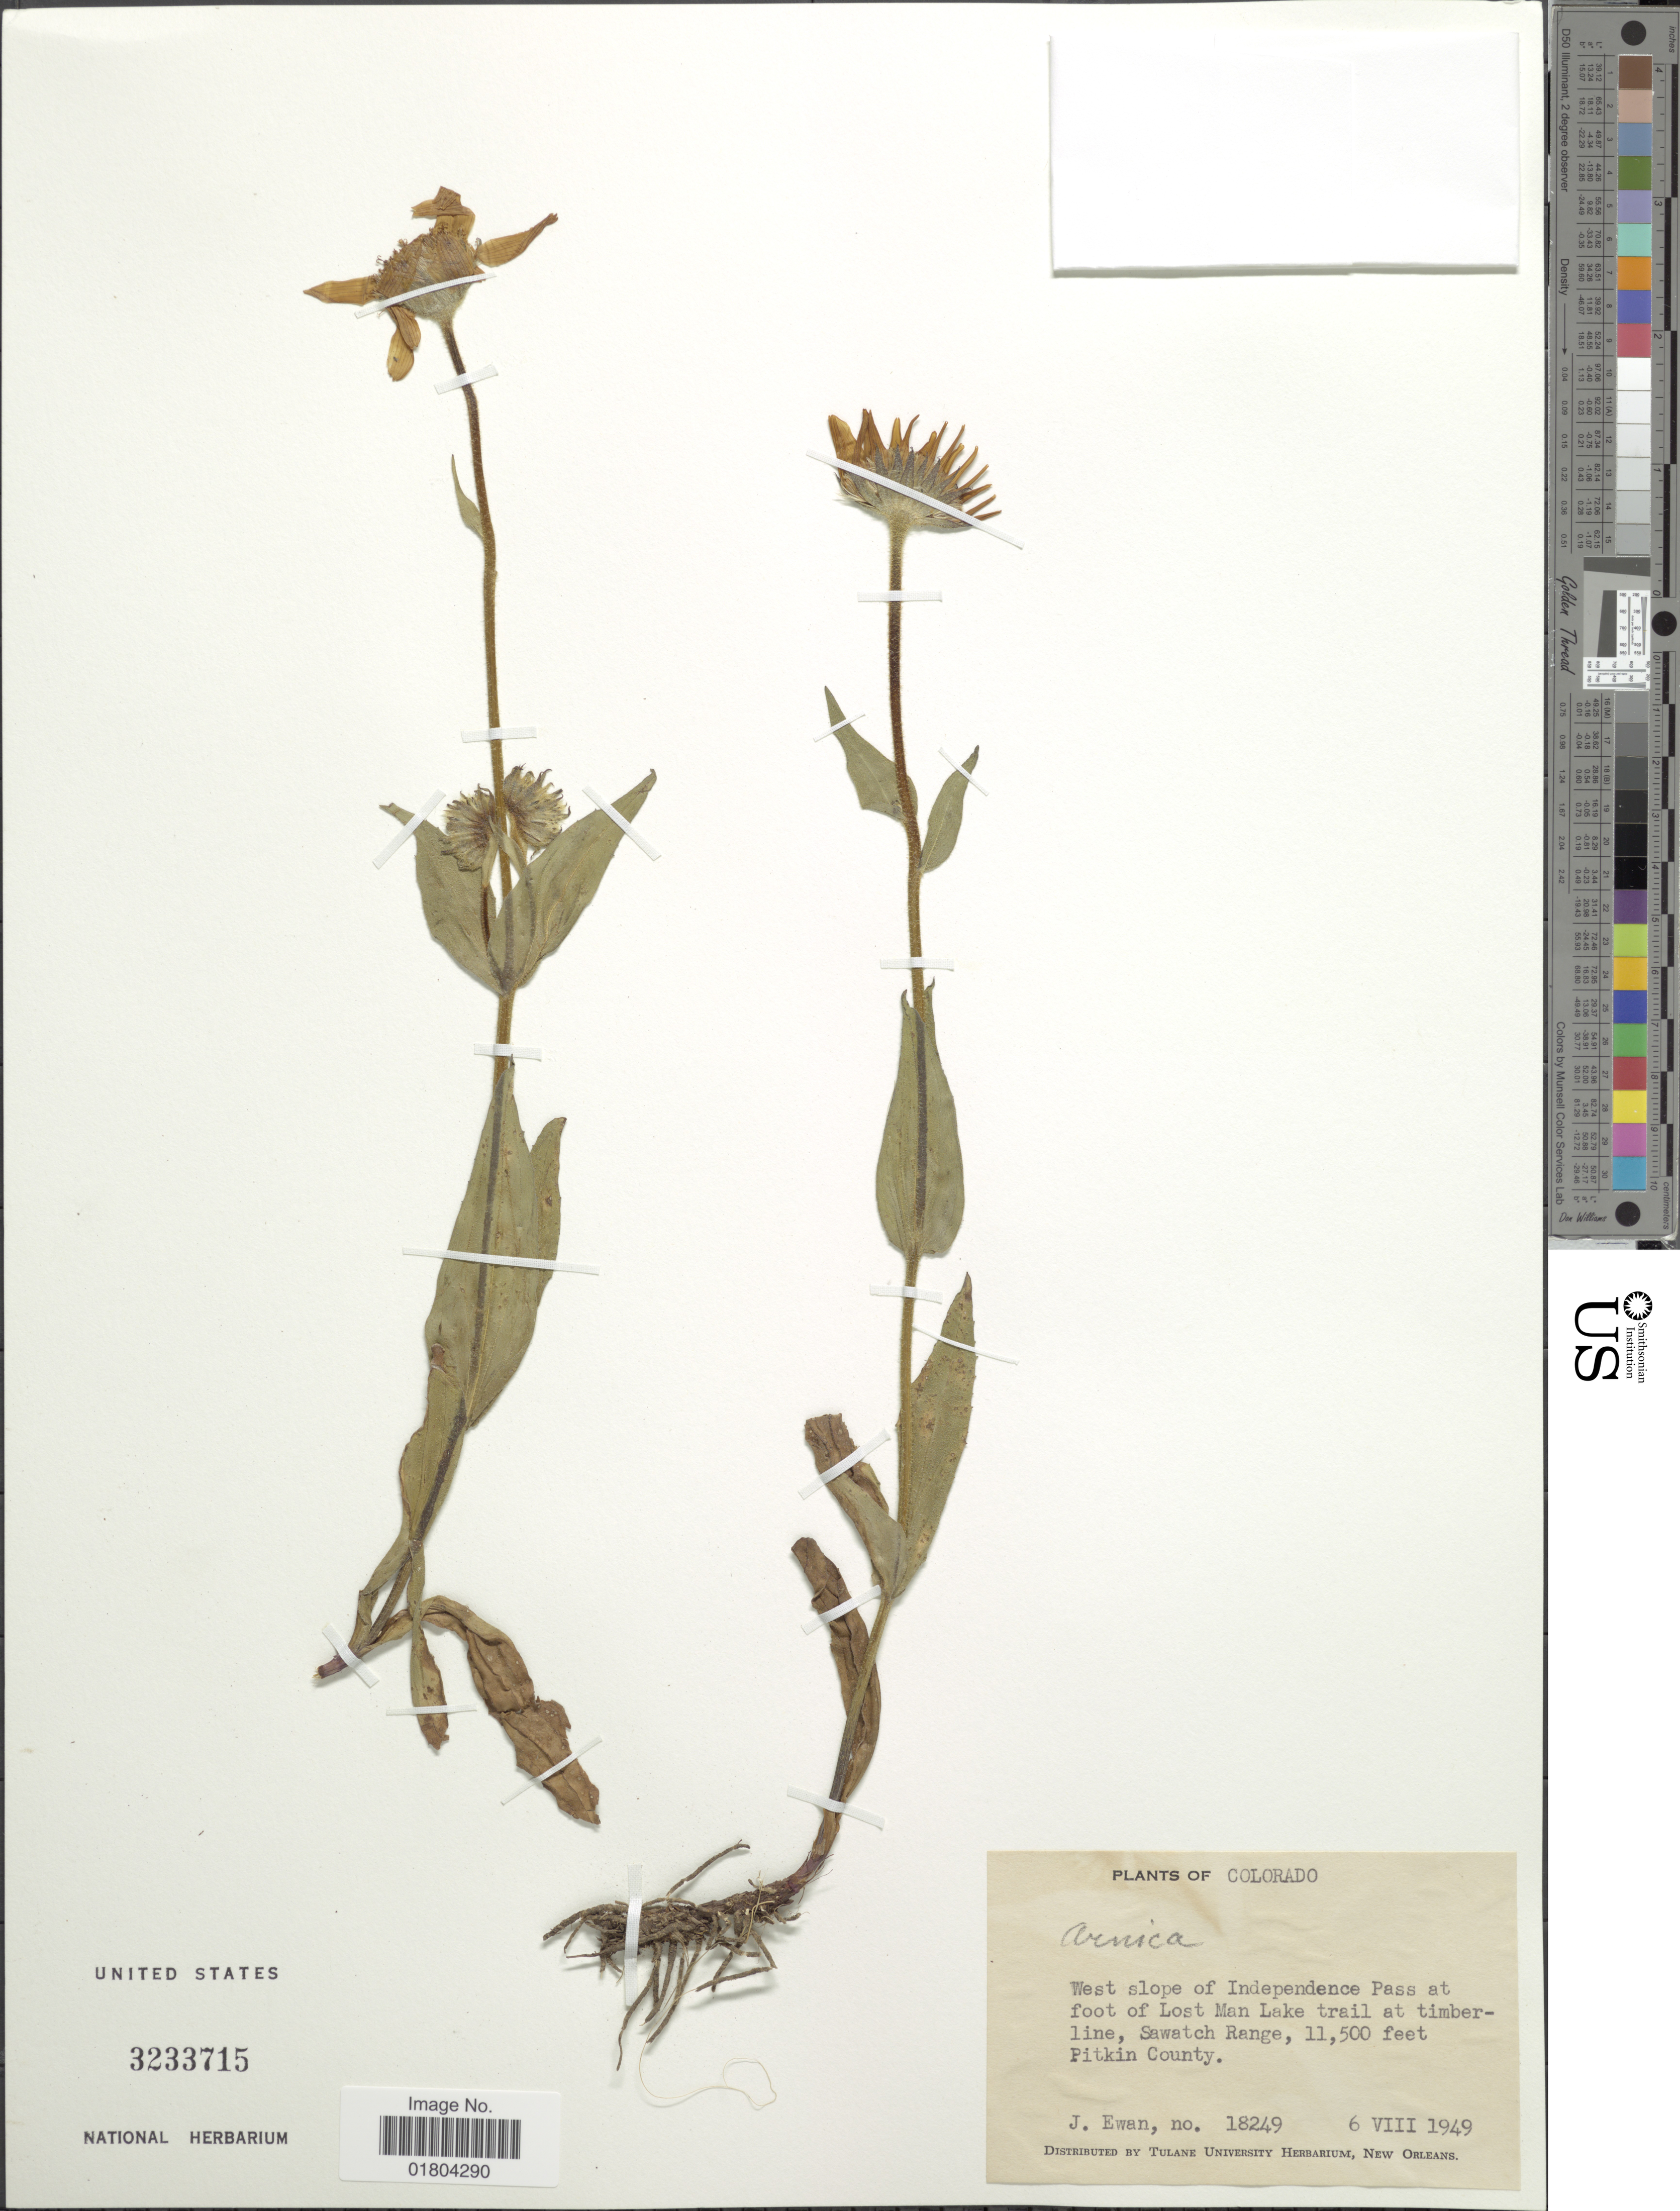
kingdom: Plantae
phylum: Tracheophyta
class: Magnoliopsida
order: Asterales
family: Asteraceae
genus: Arnica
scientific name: Arnica sp.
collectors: J. A. Ewan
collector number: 18249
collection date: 1949-08-06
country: United States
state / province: Colorado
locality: West slope of Independence Pass at foot of Lost Men Lake Trail at timberline, Sawatch Range, Pitkin County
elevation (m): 3505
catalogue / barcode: US 3233715